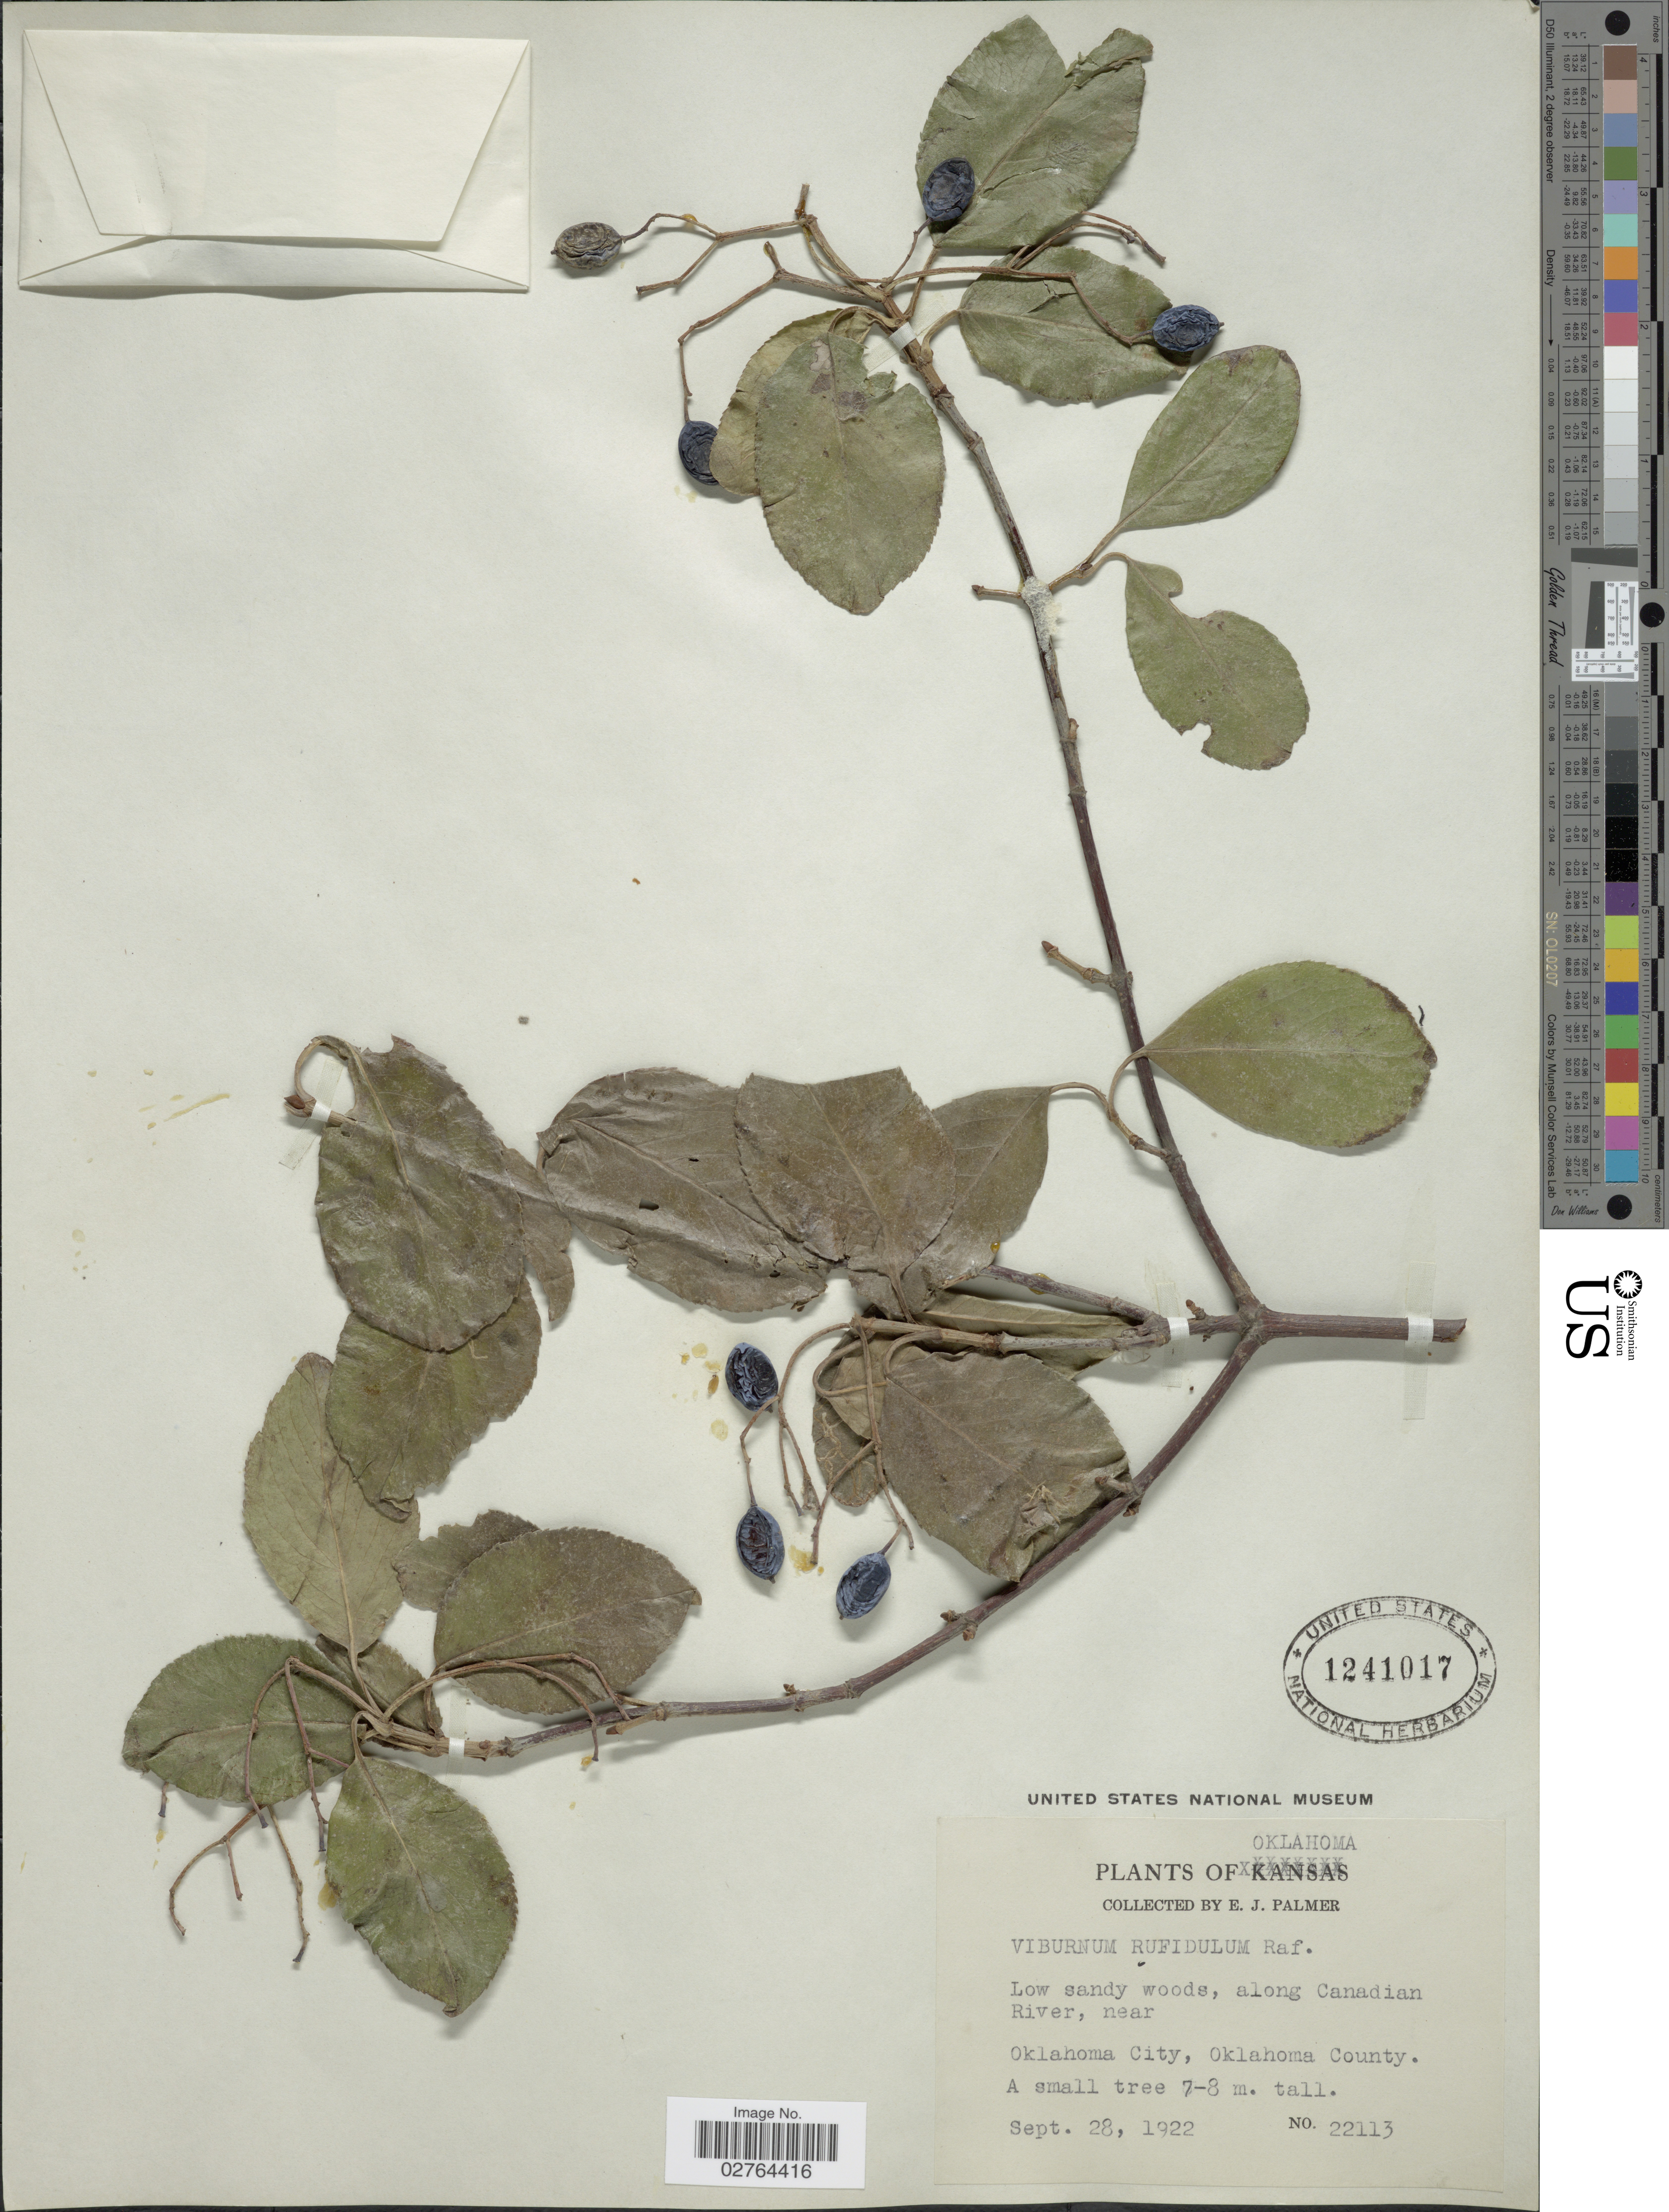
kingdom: Plantae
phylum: Tracheophyta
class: Magnoliopsida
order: Dipsacales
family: Viburnaceae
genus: Viburnum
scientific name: Viburnum rufidulum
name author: Raf.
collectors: E. J. Palmer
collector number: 22113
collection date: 1922-09-28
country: United States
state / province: Oklahoma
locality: Low sandy woods, along Canadian River, near Oklahoma City, Oklahoma County.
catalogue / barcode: US 1241017